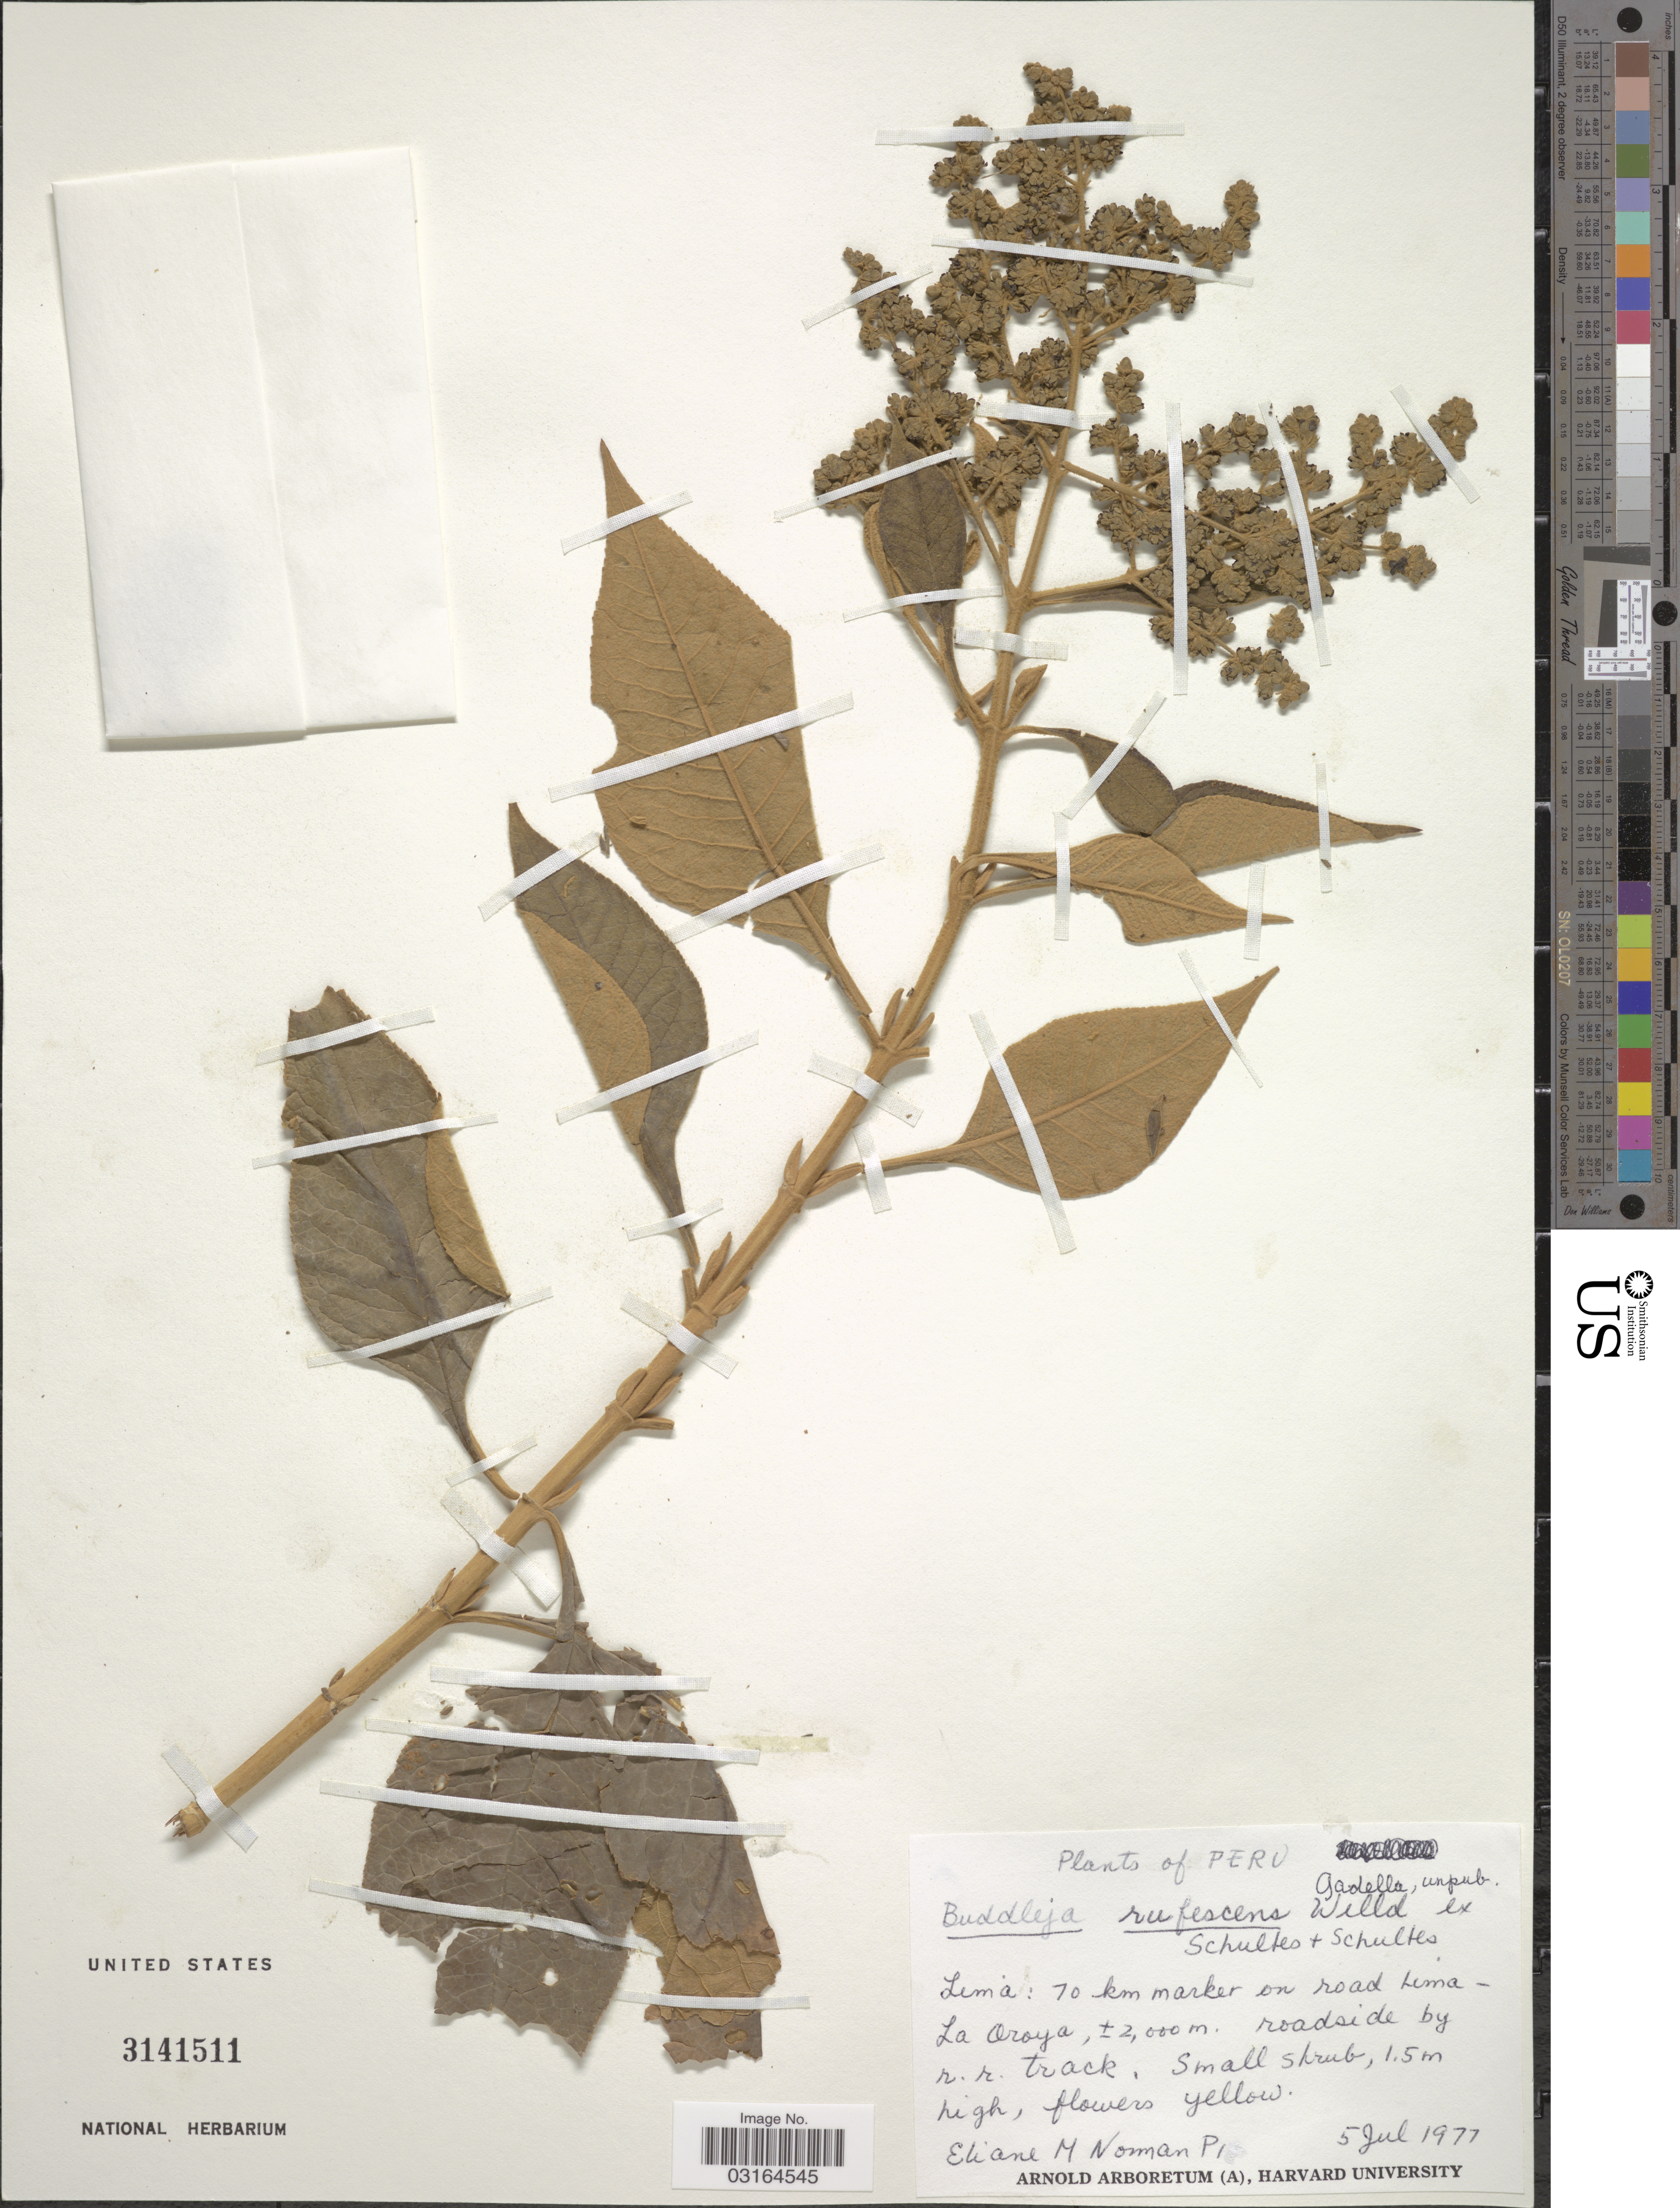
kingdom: Plantae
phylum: Tracheophyta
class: Magnoliopsida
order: Lamiales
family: Scrophulariaceae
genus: Buddleja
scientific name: Buddleja rufescens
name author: Willd.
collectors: E. Norman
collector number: P1*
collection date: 1977-07-05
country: Peru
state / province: Lima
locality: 70 km marker on road Lima-La Aroya, roadside by r. r. track.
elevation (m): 2000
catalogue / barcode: US 3141511